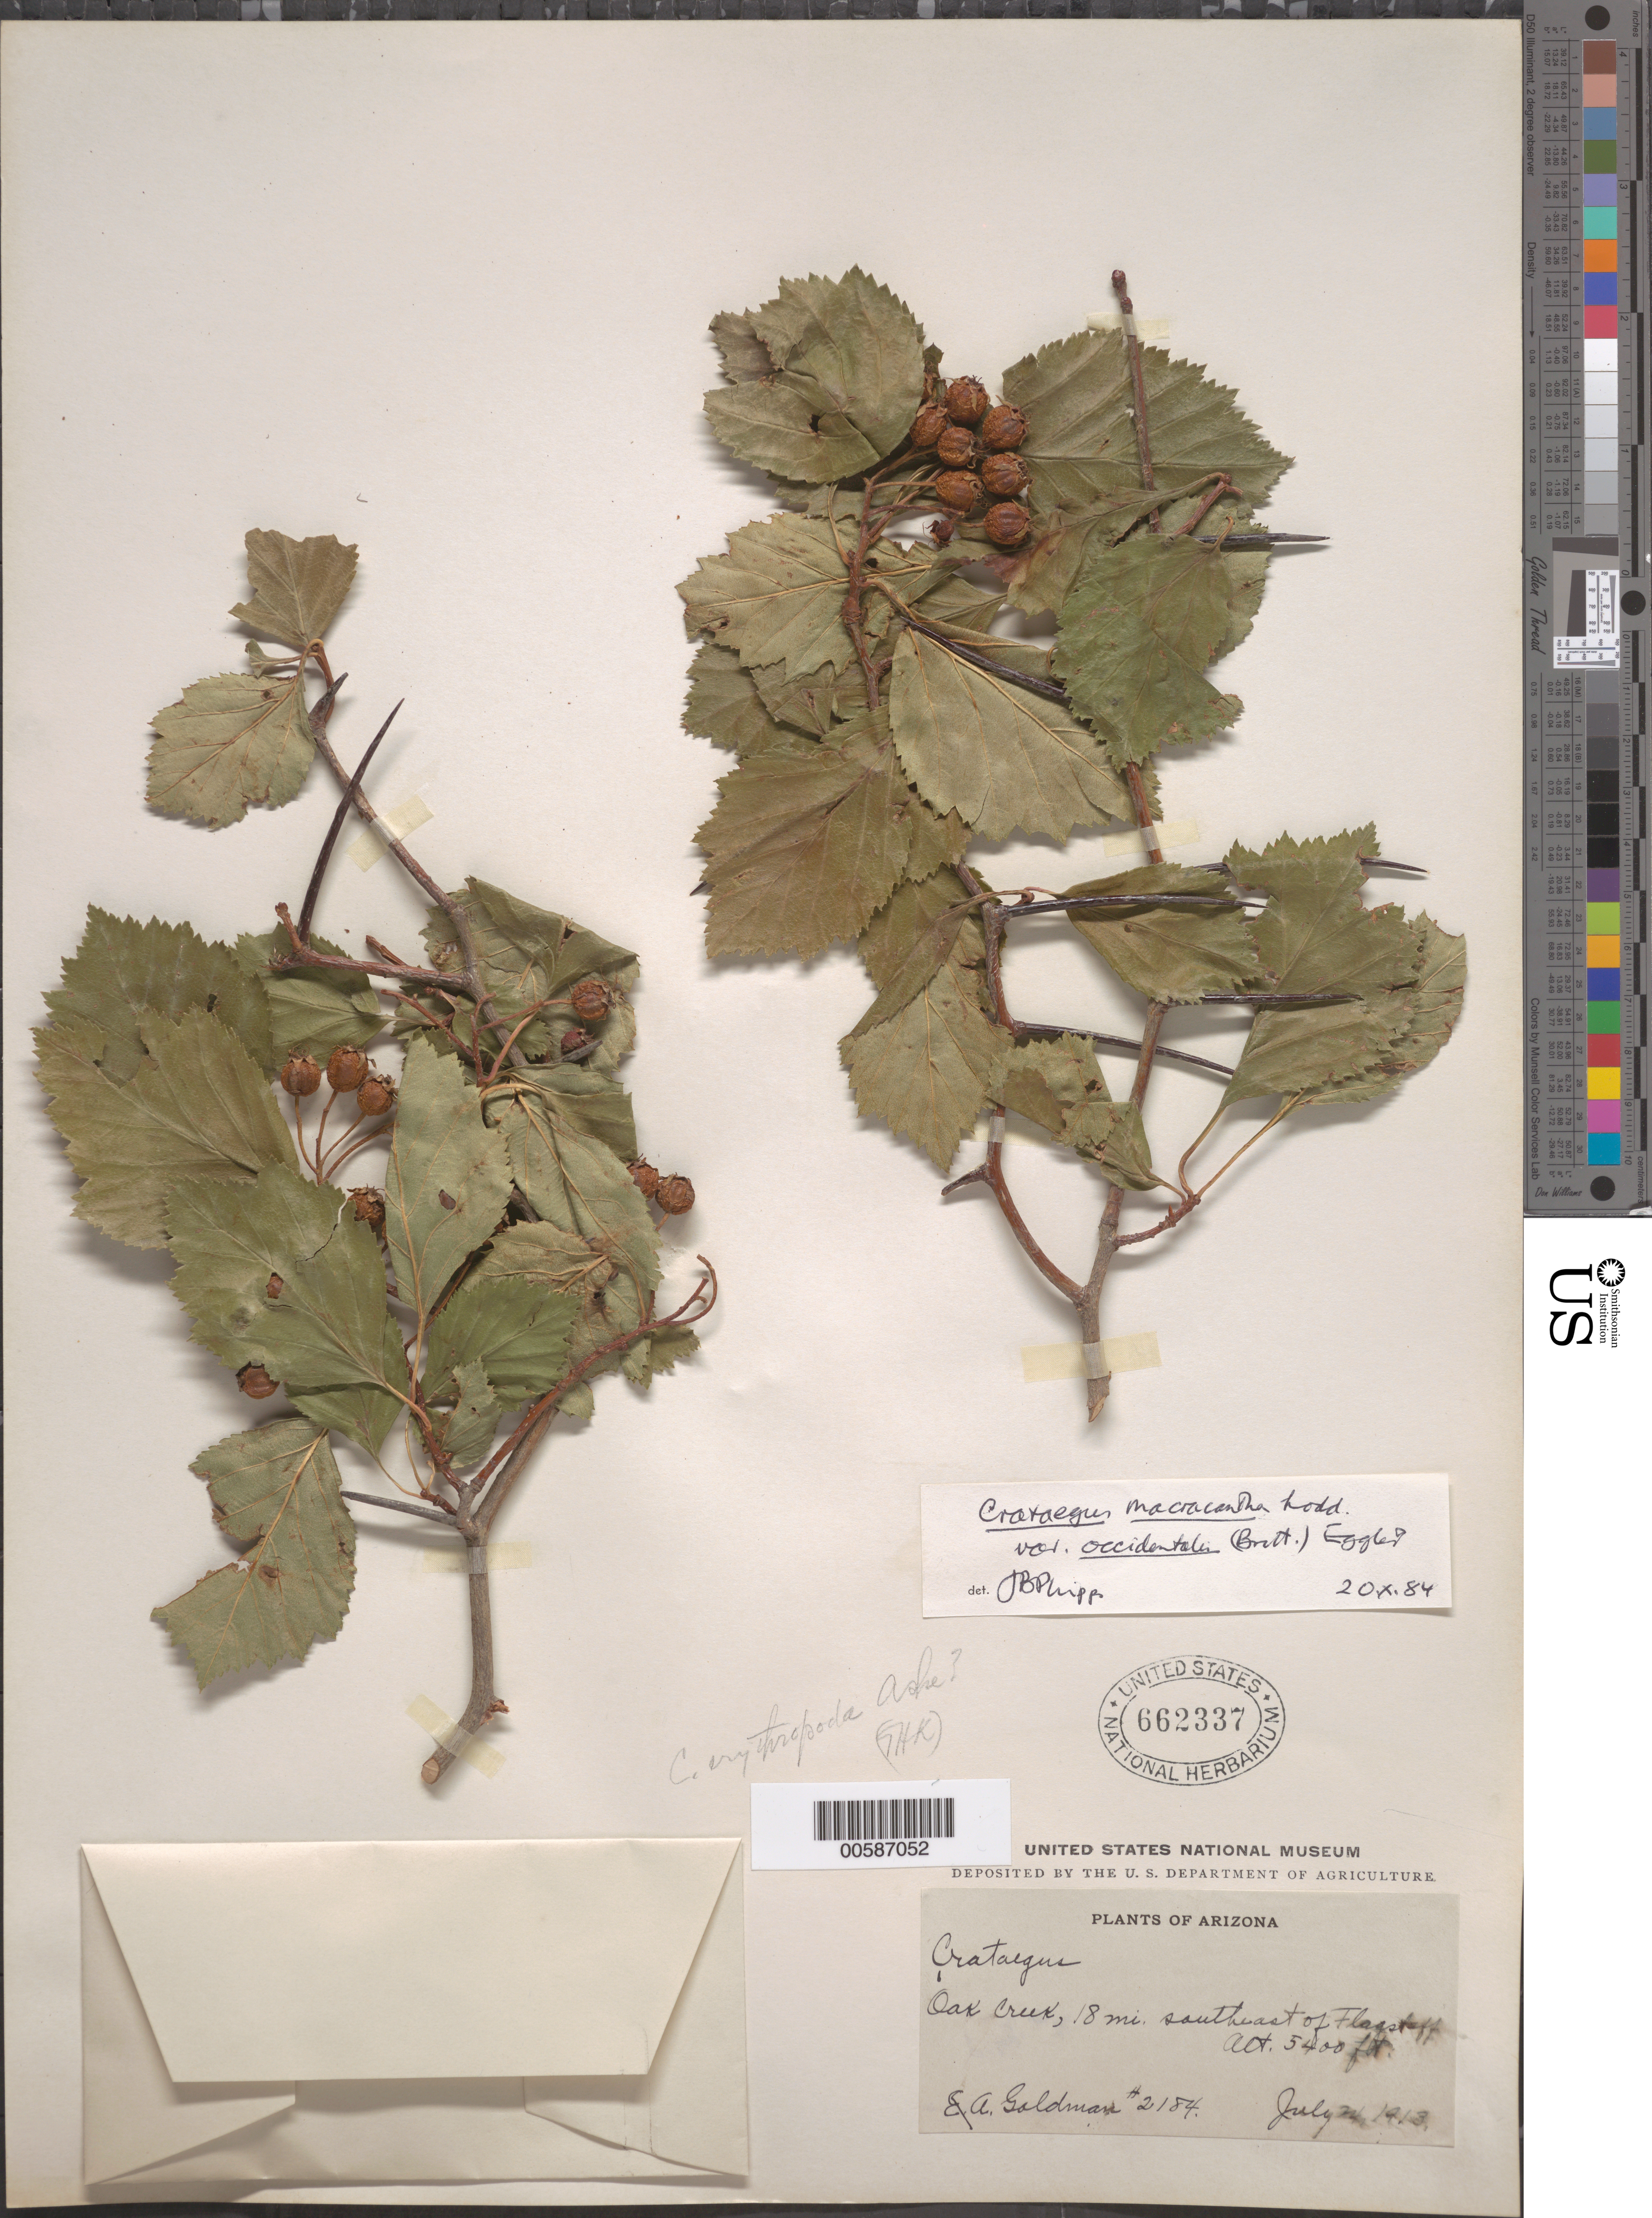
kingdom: Plantae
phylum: Tracheophyta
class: Magnoliopsida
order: Rosales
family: Rosaceae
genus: Crataegus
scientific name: Crataegus macracantha var. occidentalis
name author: (Britton) Eggl.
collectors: E. A. Goldman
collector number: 2184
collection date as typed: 24 Jul 1913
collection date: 1913-07-24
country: United States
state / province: Arizona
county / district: Coconino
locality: Oak Creek, SE of Flagstaff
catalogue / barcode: US 662337